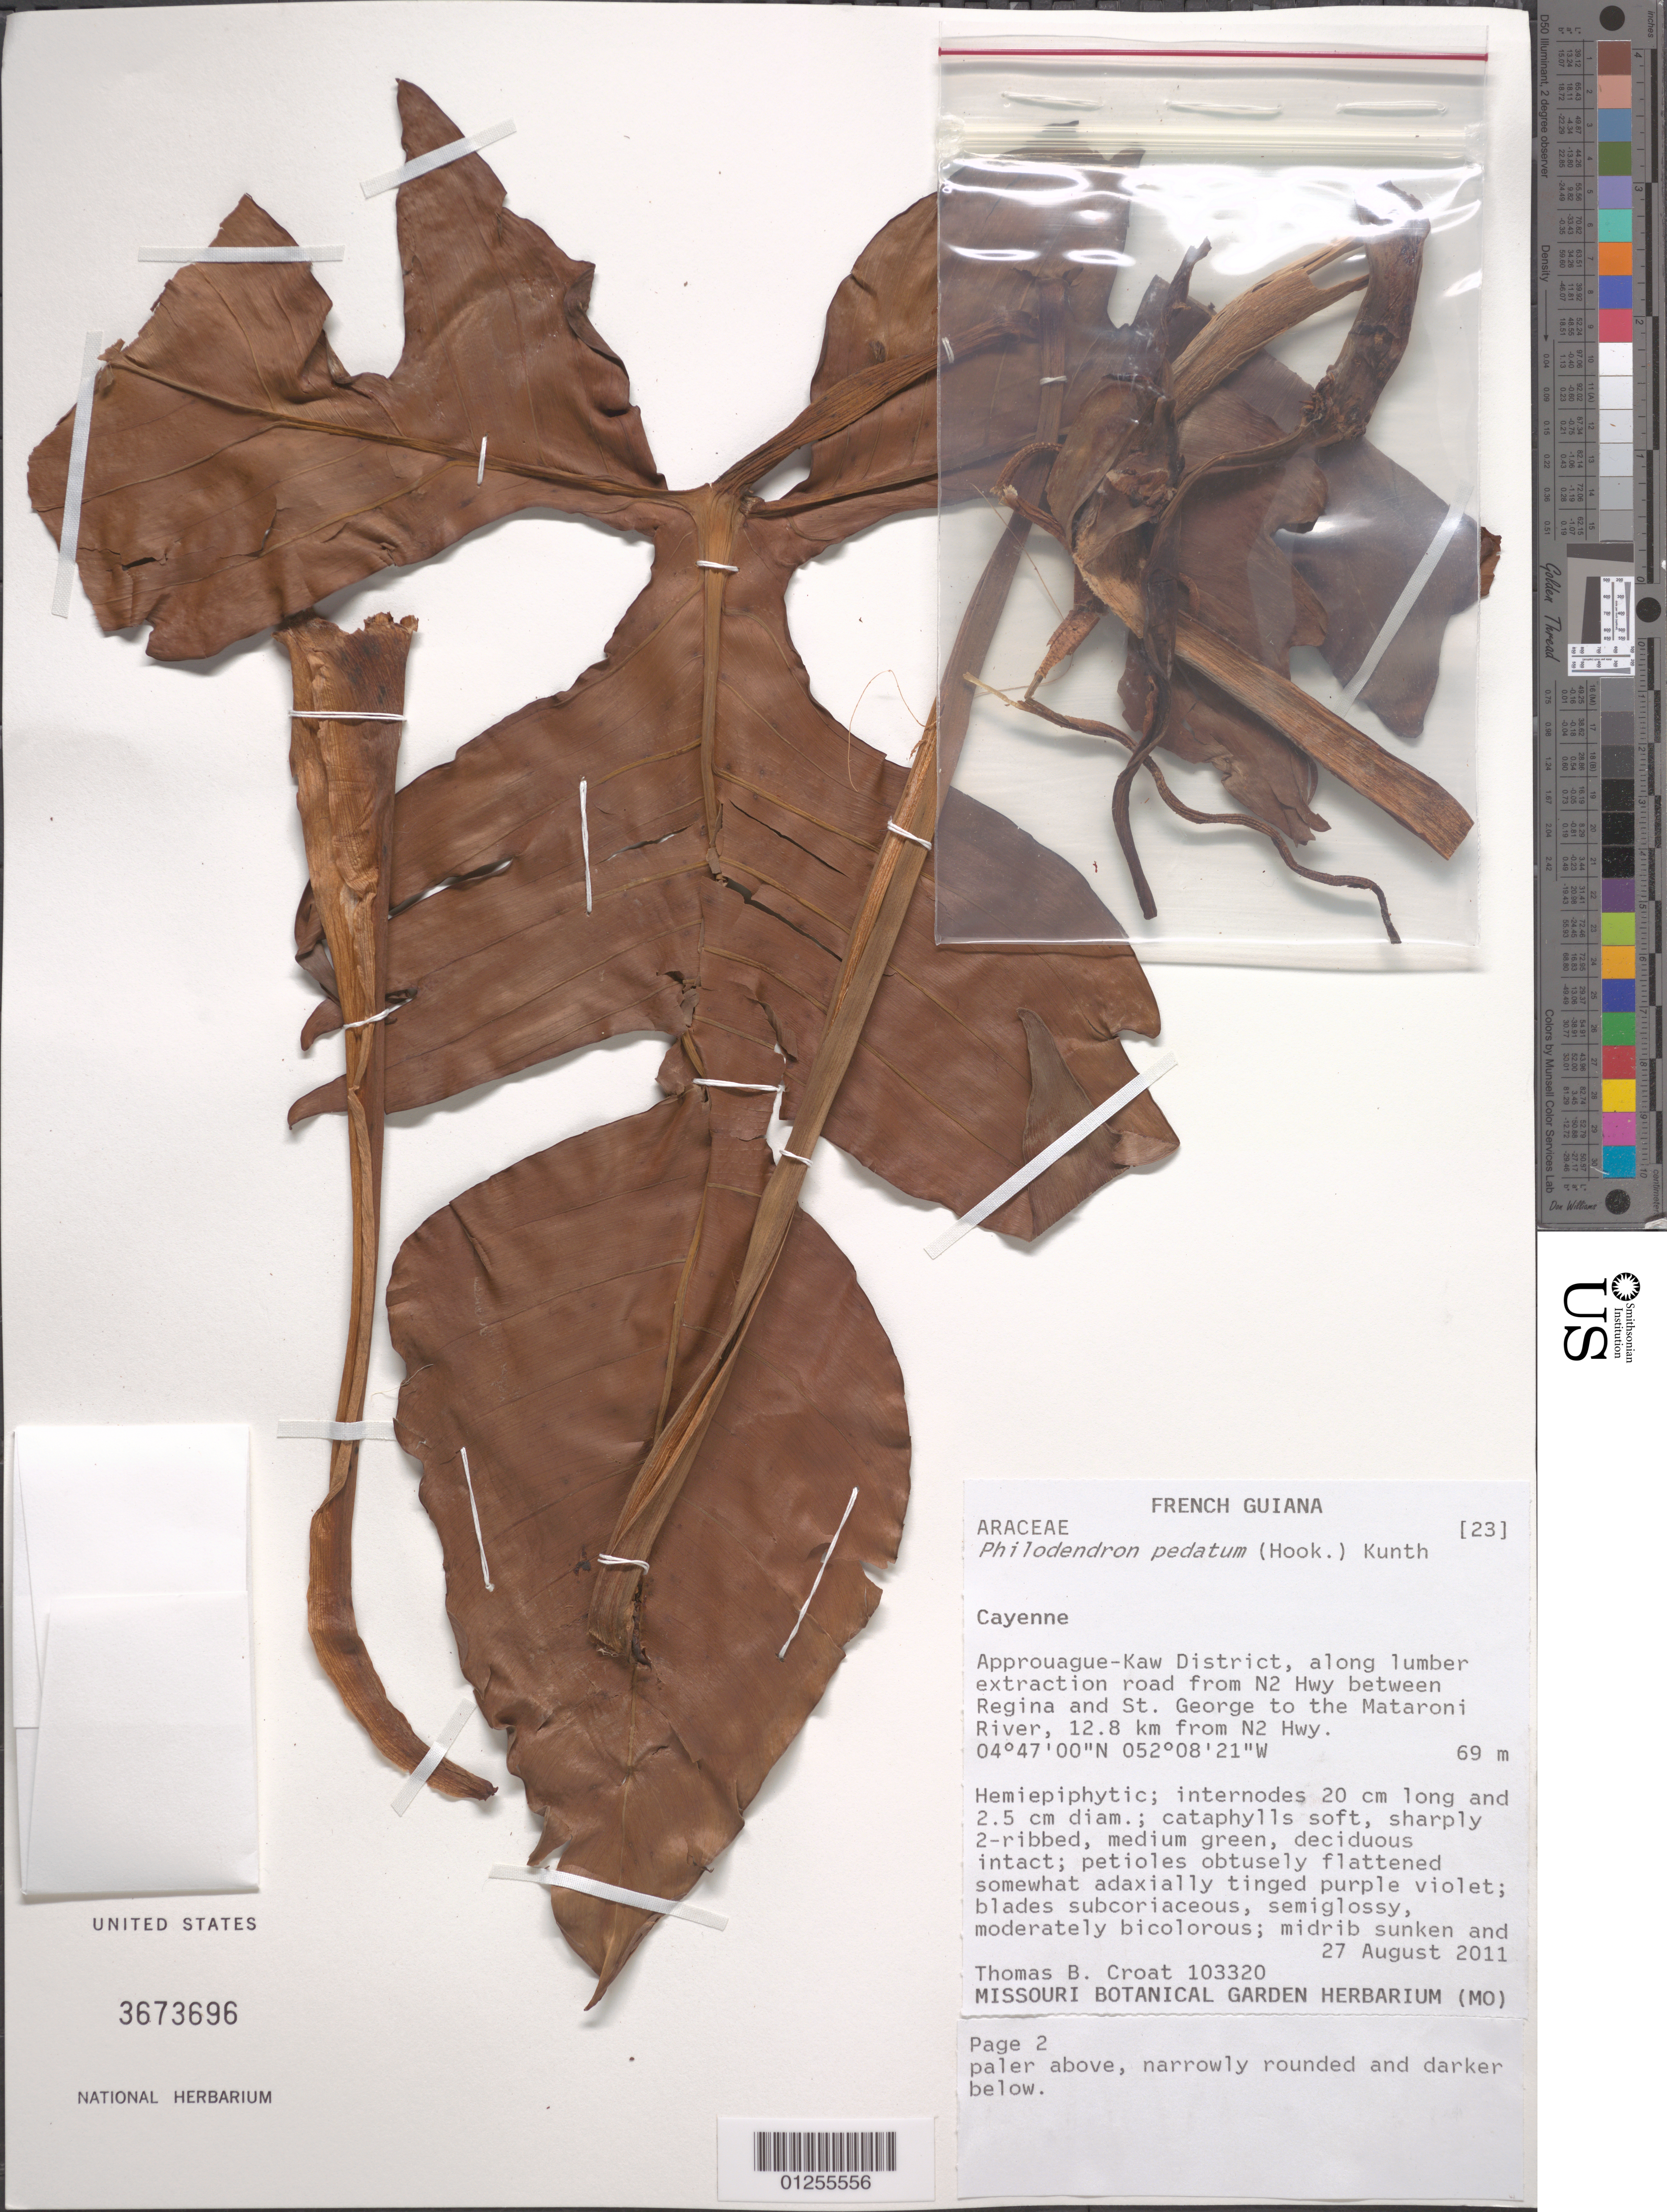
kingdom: Plantae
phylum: Tracheophyta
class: Liliopsida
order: Alismatales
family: Araceae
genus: Philodendron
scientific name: Philodendron pedatum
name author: (Hook.) Kunth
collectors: T. B. Croat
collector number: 103320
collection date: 2011-08-27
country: French Guiana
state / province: Cayenne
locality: Approuague-Kaw District, along lumber extraction road from N2 Hwy between Regina and St. George to the Mataroni River, 12.8km from N2 Hwy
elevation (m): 69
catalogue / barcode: US 3673696